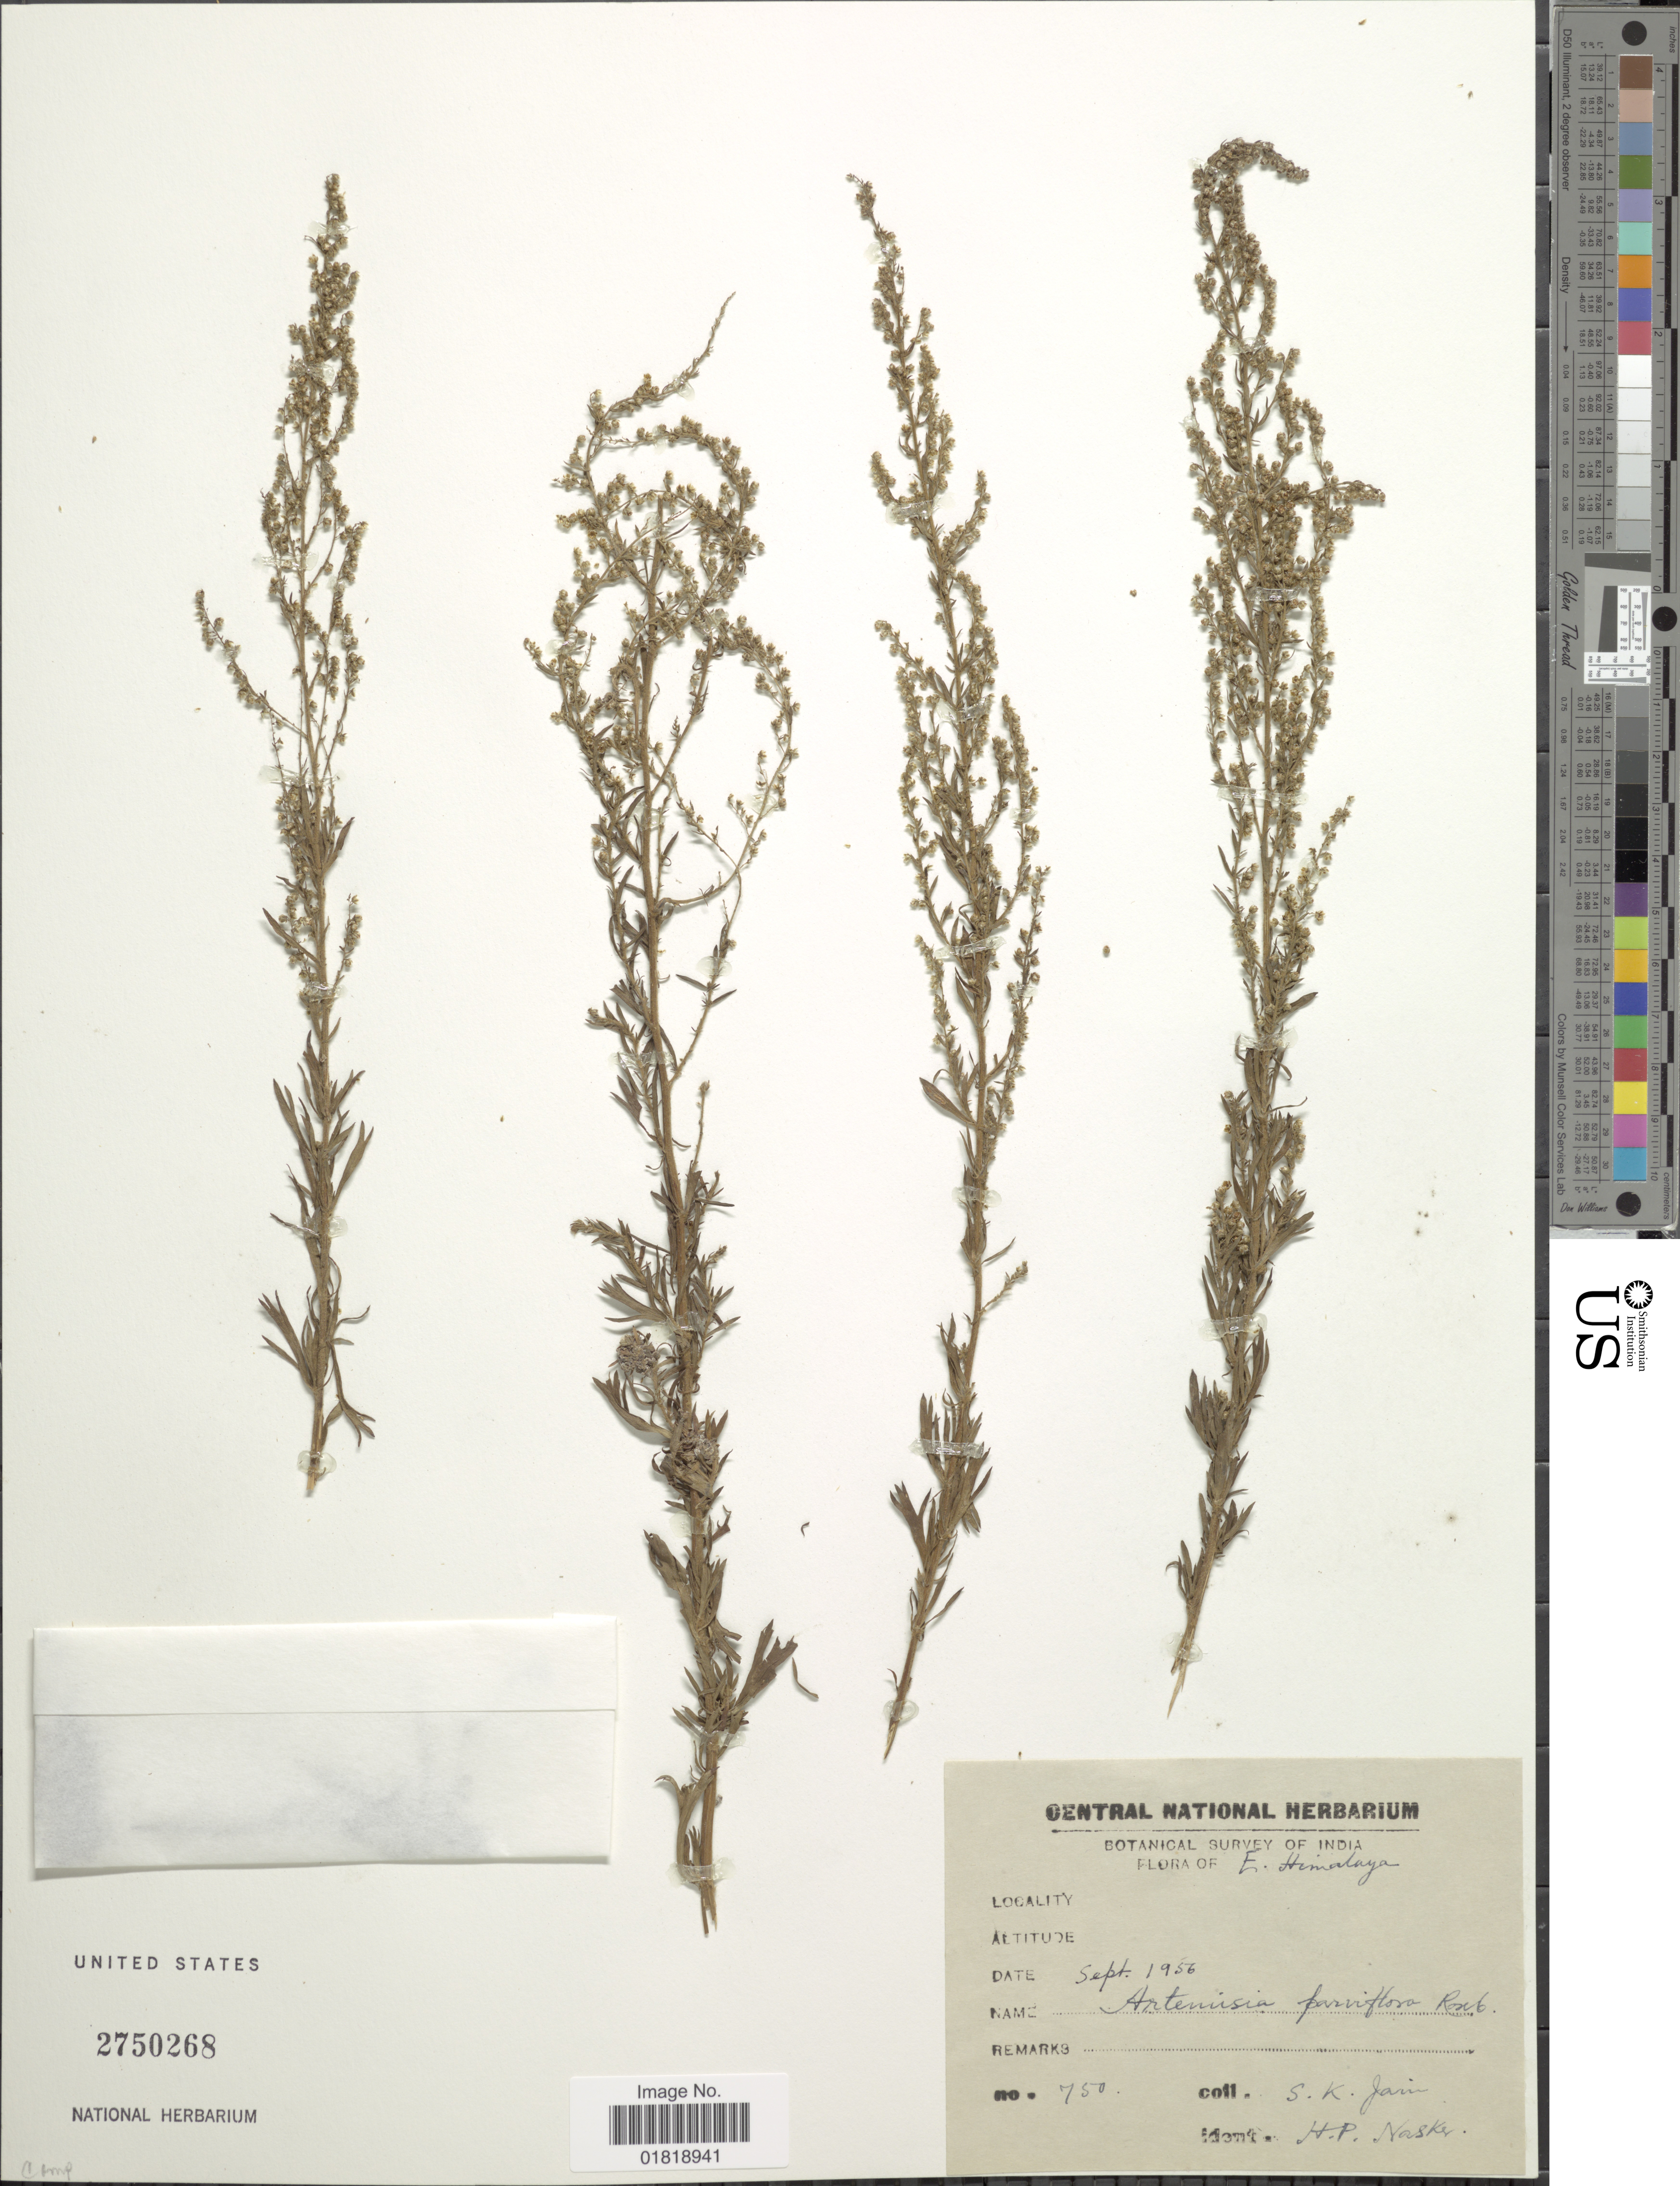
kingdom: Plantae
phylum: Tracheophyta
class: Magnoliopsida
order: Asterales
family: Asteraceae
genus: Artemisia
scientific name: Artemisia parviflora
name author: Roxb.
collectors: S. Jain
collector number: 750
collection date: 1956-09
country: India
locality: E. Himalaya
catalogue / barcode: US 2750268